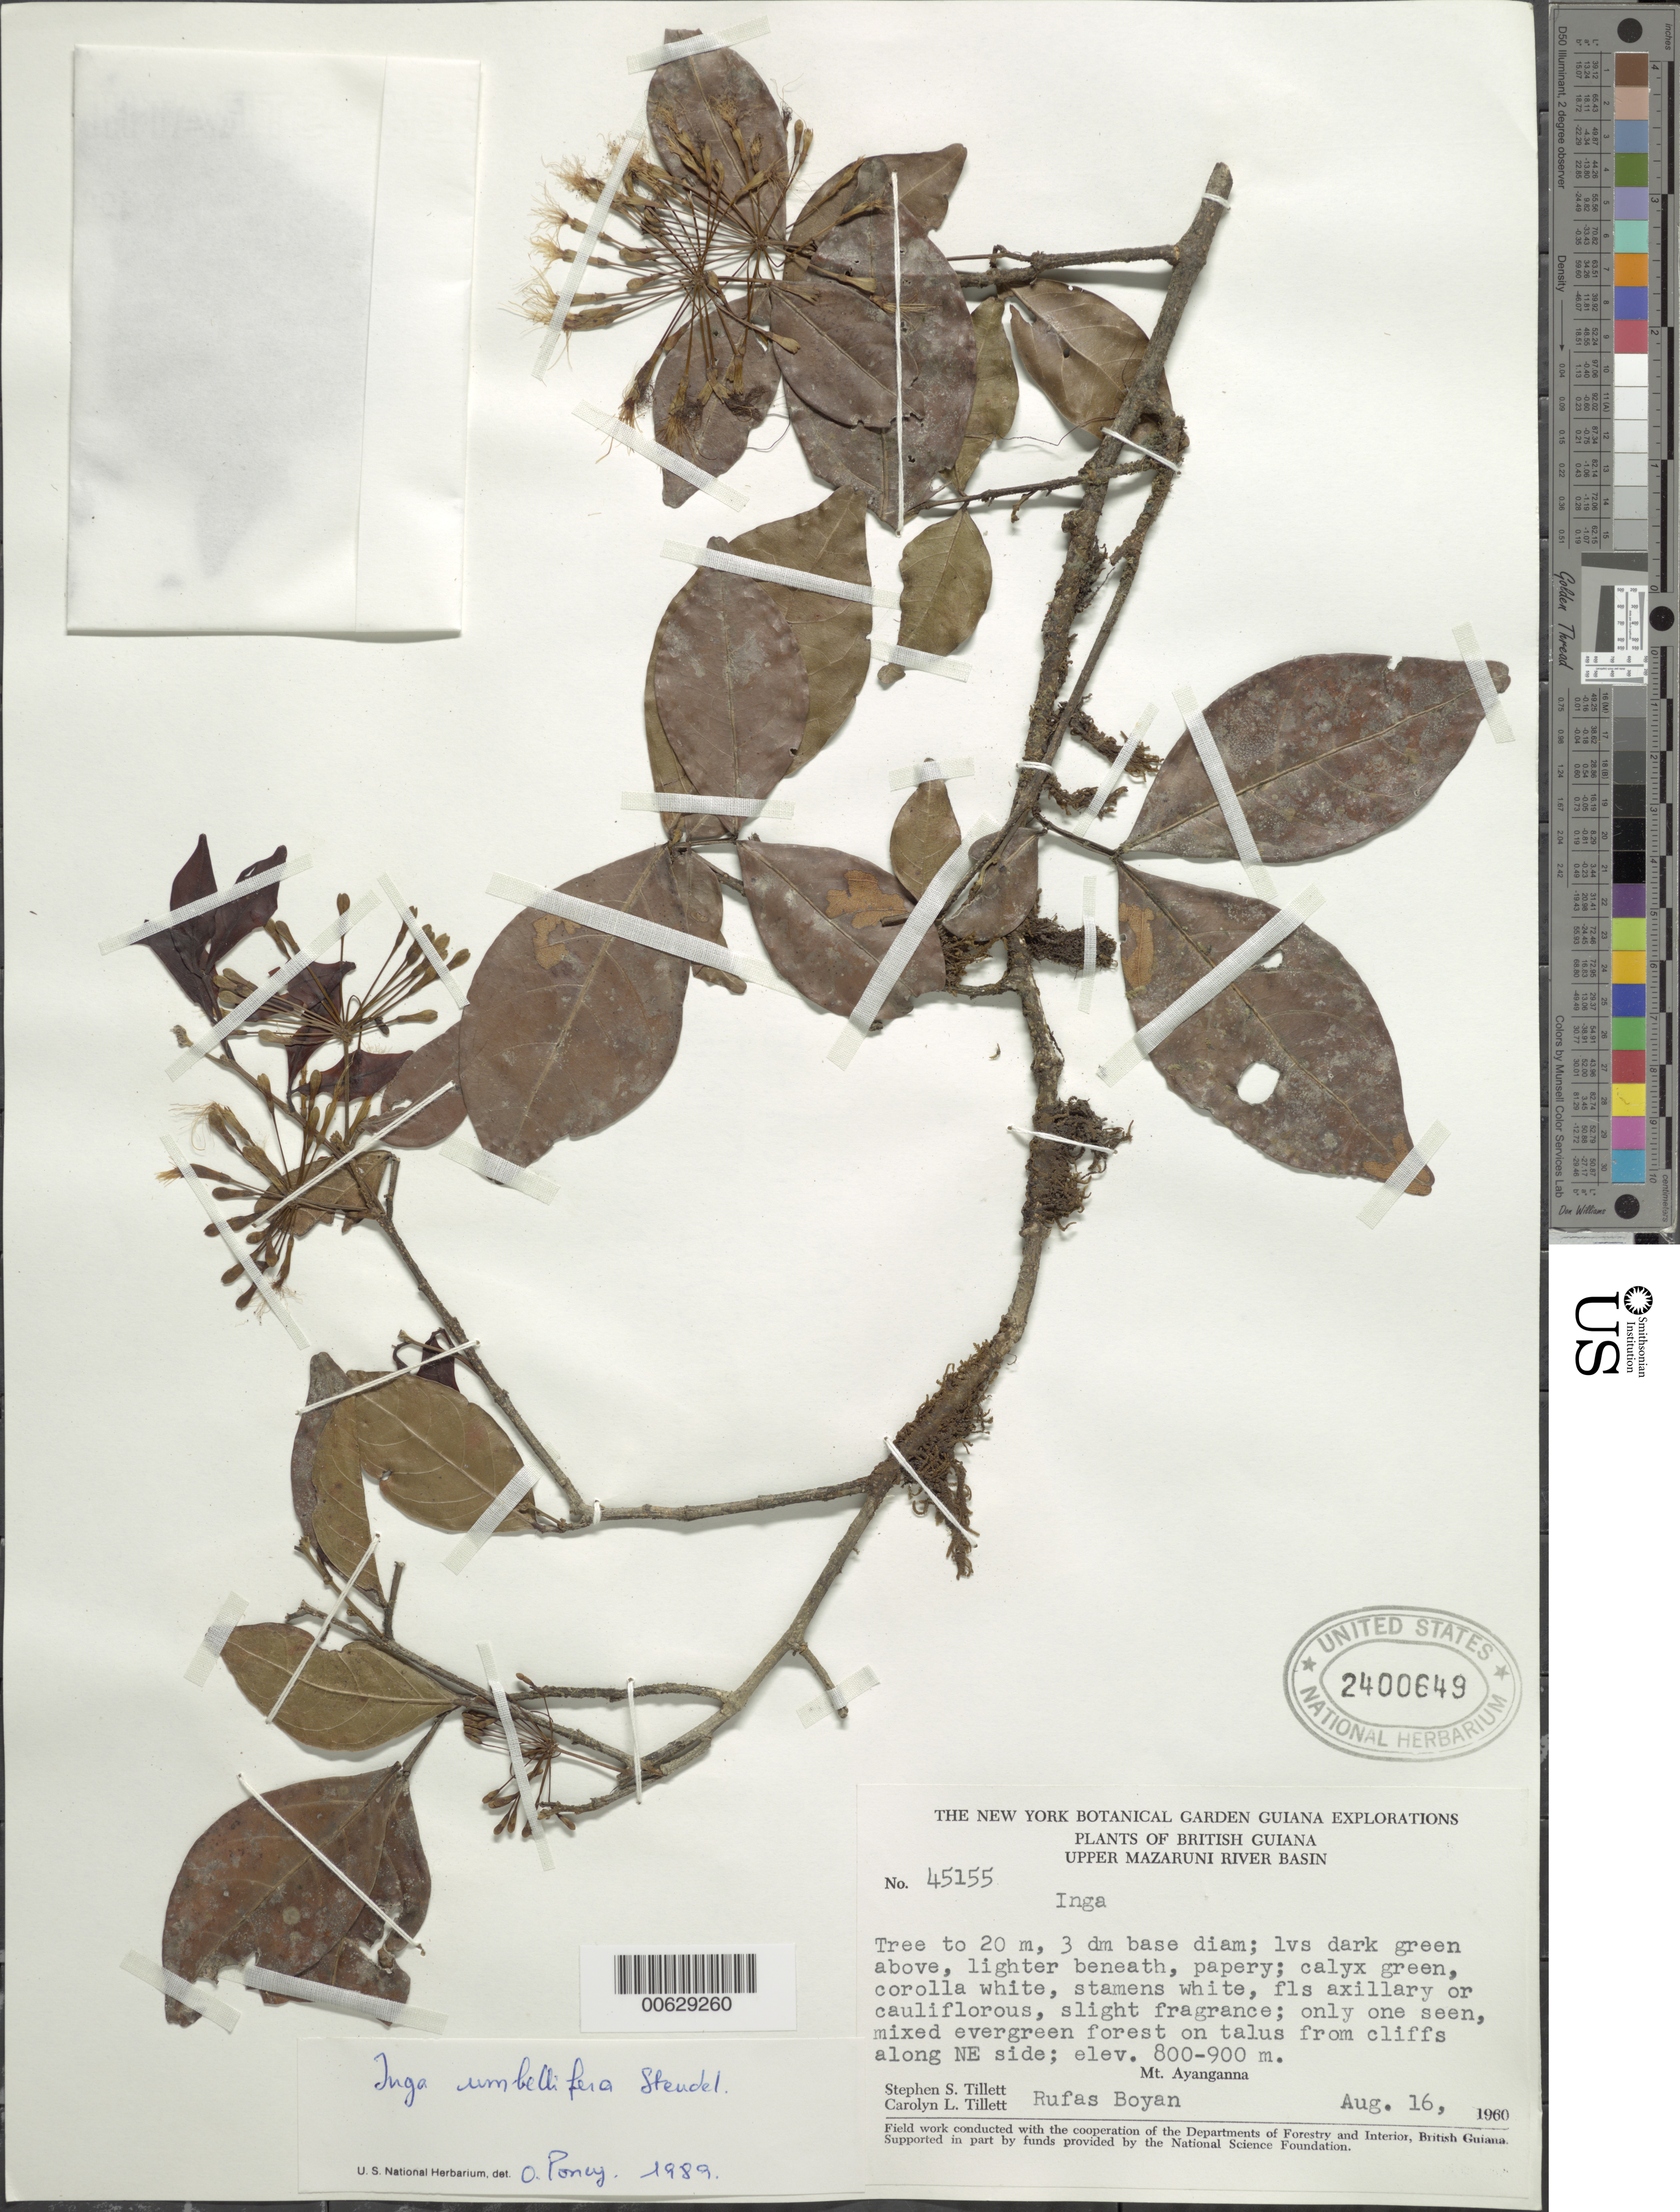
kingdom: Plantae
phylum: Tracheophyta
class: Magnoliopsida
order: Fabales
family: Fabaceae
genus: Inga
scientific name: Inga umbellifera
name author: (Vahl) Steud. ex DC.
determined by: Poncy, O.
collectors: S. S. Tillett, C. L. Tillett & R. Boyan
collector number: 45155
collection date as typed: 16-Aug-60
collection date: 1960-08-16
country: Guyana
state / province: Cuyuni-Mazaruni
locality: Mt. Ayanganna, NE side of, Upper Mazaruni R Basin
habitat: Mixed evergreen forest on talus from cliffs along NE side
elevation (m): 800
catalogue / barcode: US 2400649